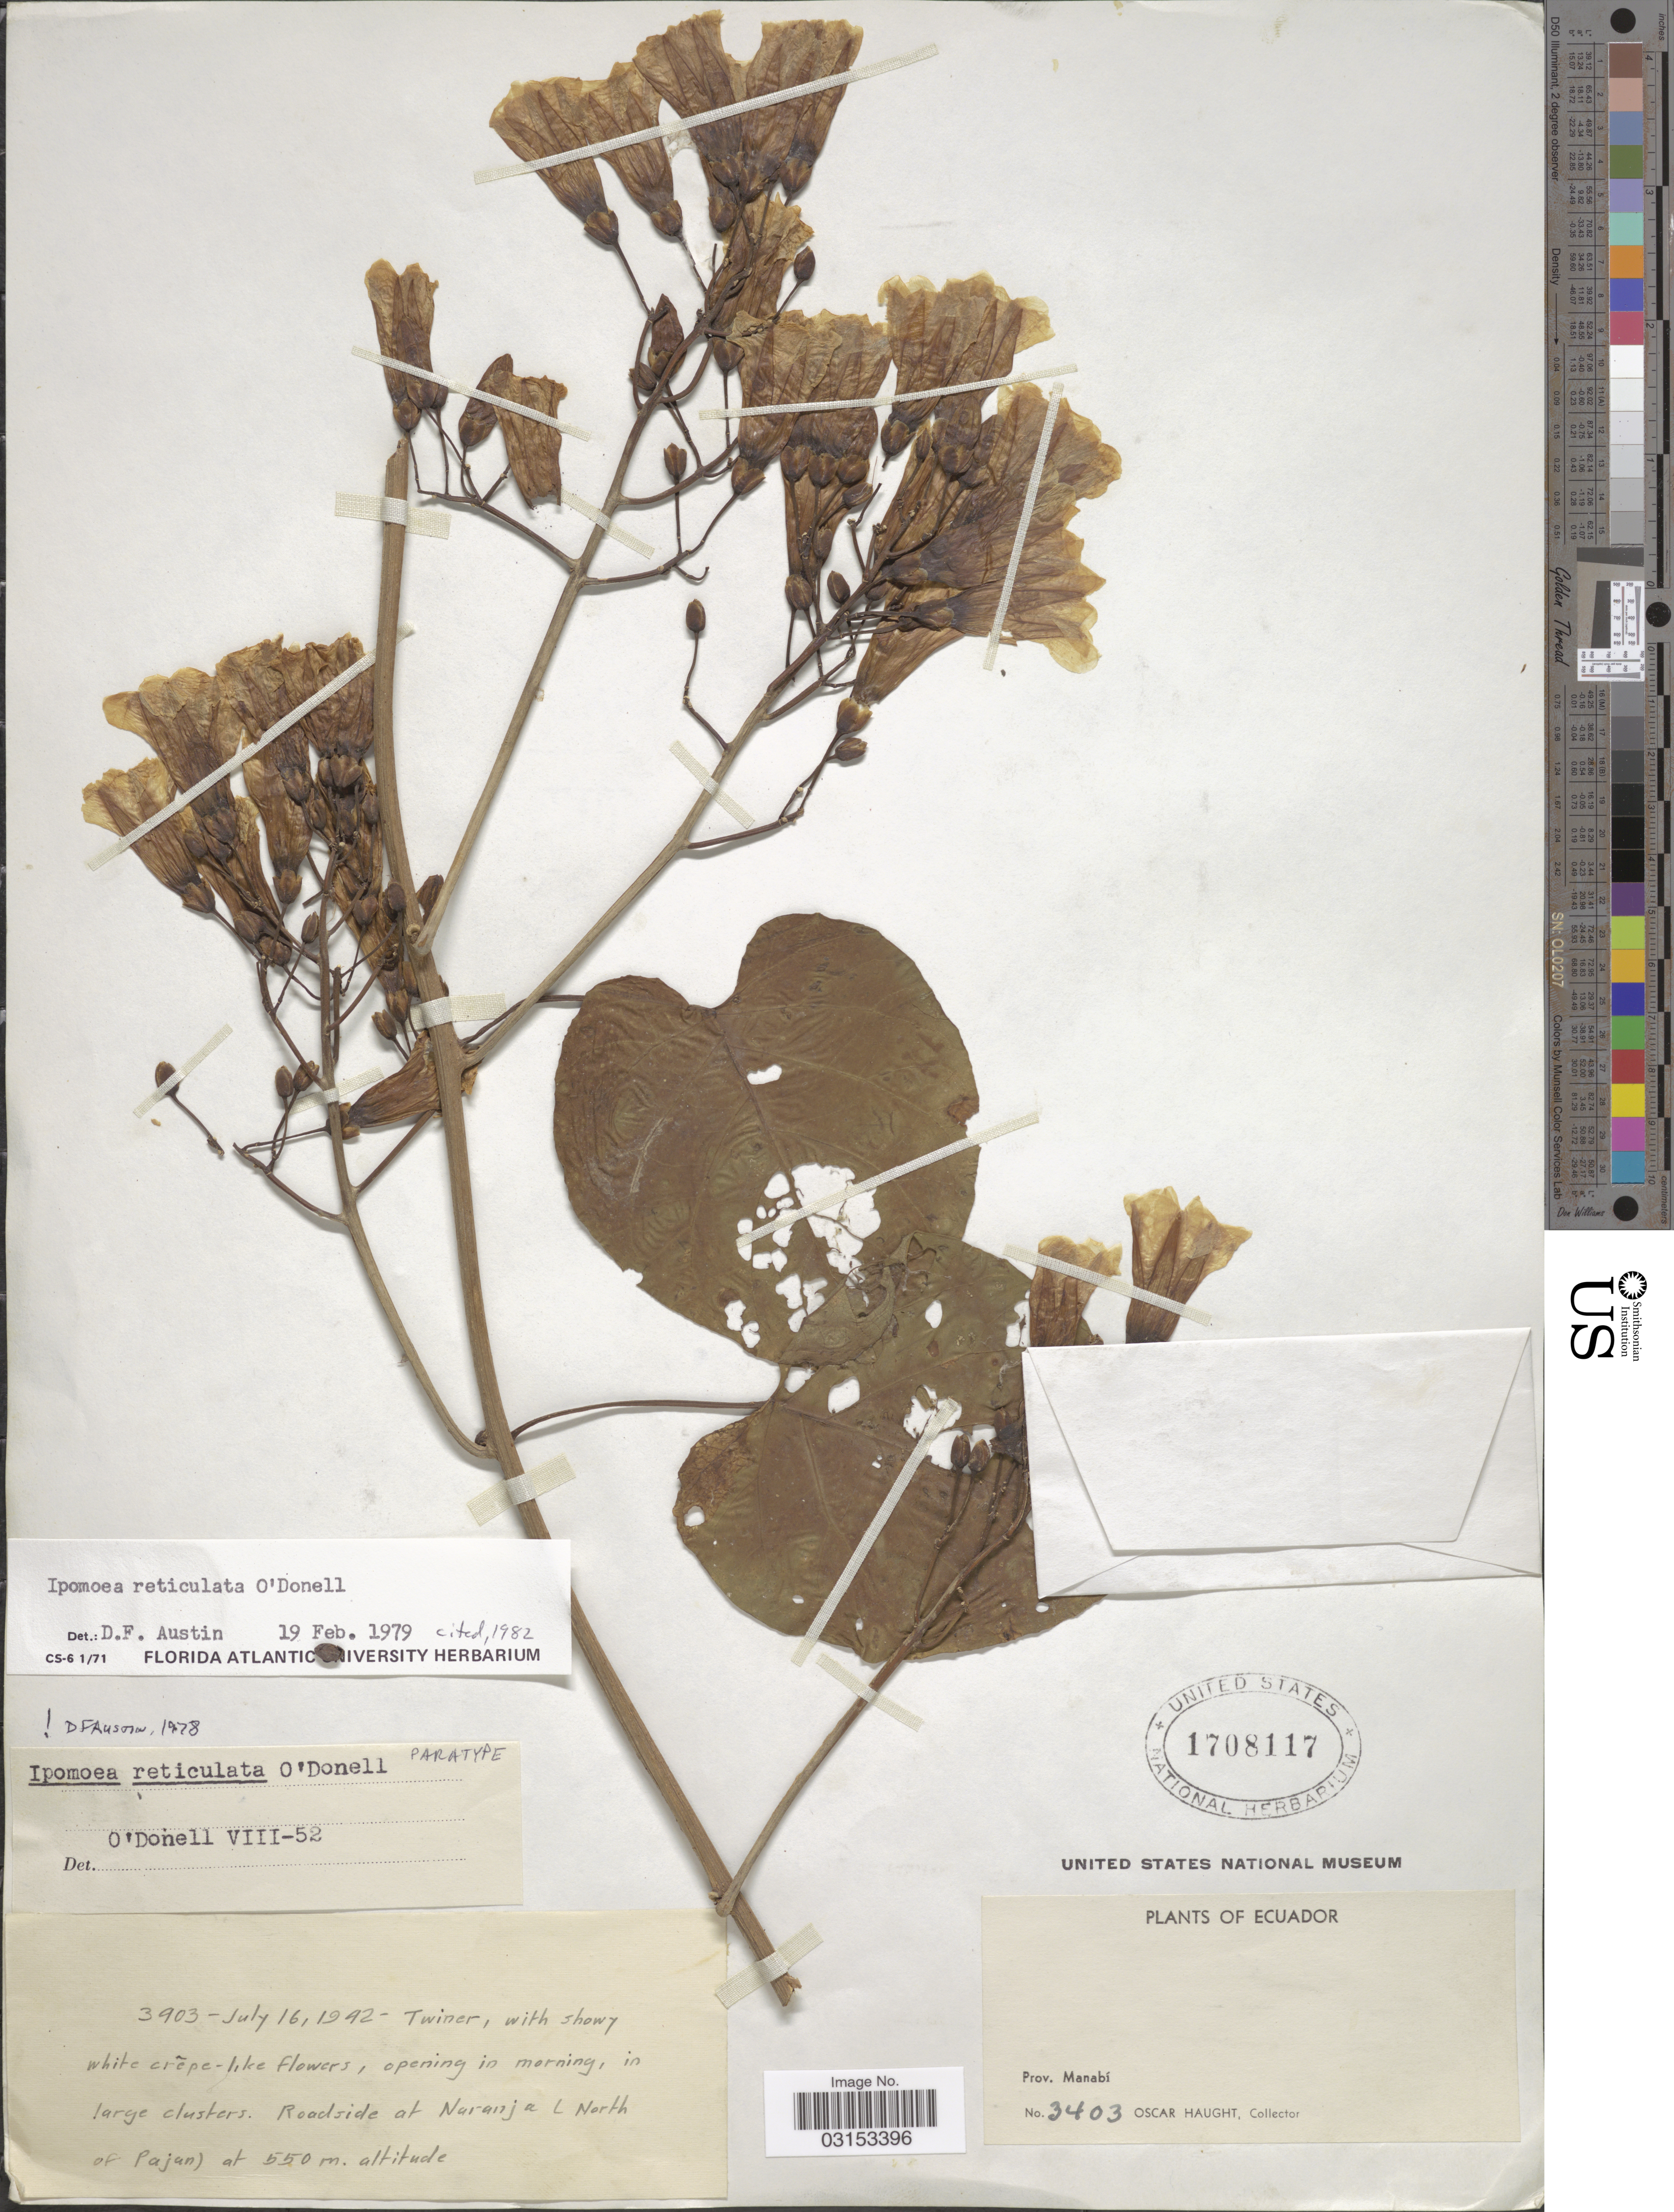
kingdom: Plantae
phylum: Tracheophyta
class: Magnoliopsida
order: Solanales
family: Convolvulaceae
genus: Ipomoea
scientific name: Ipomoea reticulata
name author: O'Donell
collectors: O. Haught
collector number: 3403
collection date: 1942-07-16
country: Ecuador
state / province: Manabí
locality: Roadside at Naranja (North of Pajan).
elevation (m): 550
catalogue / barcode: US 1708117